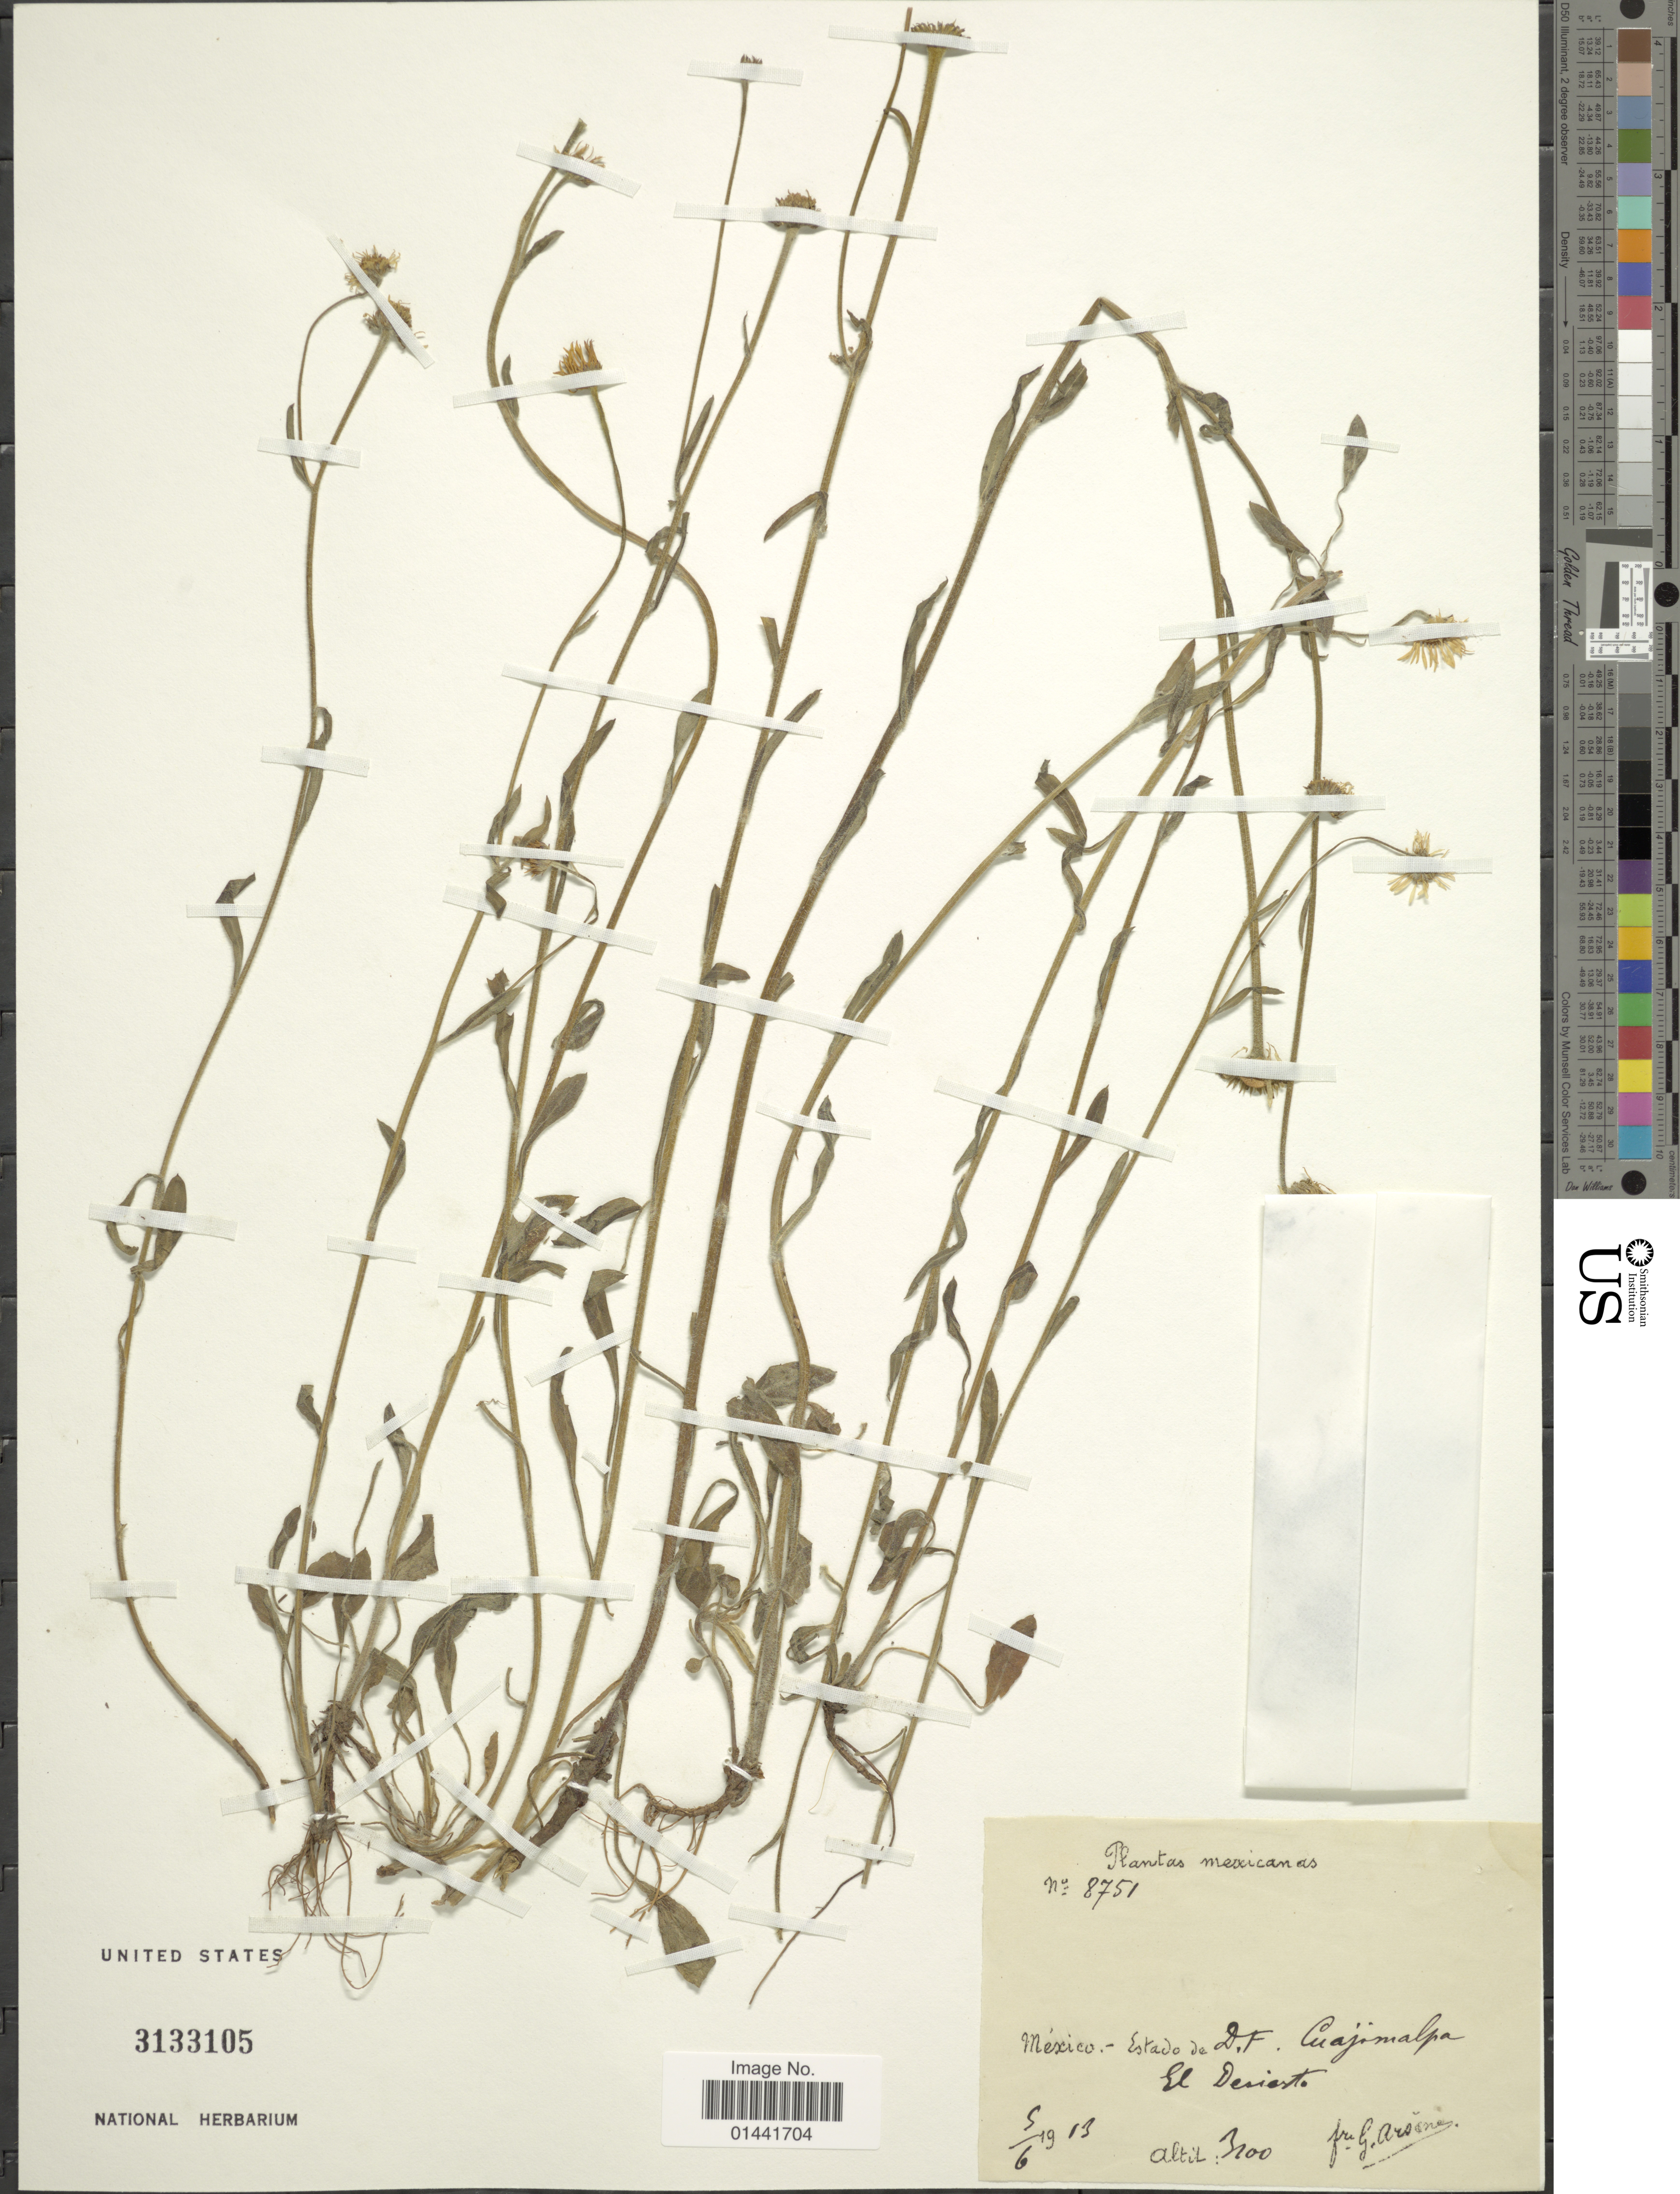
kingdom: Plantae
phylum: Tracheophyta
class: Magnoliopsida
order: Asterales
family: Asteraceae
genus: Erigeron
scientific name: Erigeron metrius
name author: S.F. Blake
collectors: Bro. G. Arsène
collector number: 8751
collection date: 1913-06-05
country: Mexico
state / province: Distrito Federal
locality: Cuajimalpa, El Desierto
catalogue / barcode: US 3133105